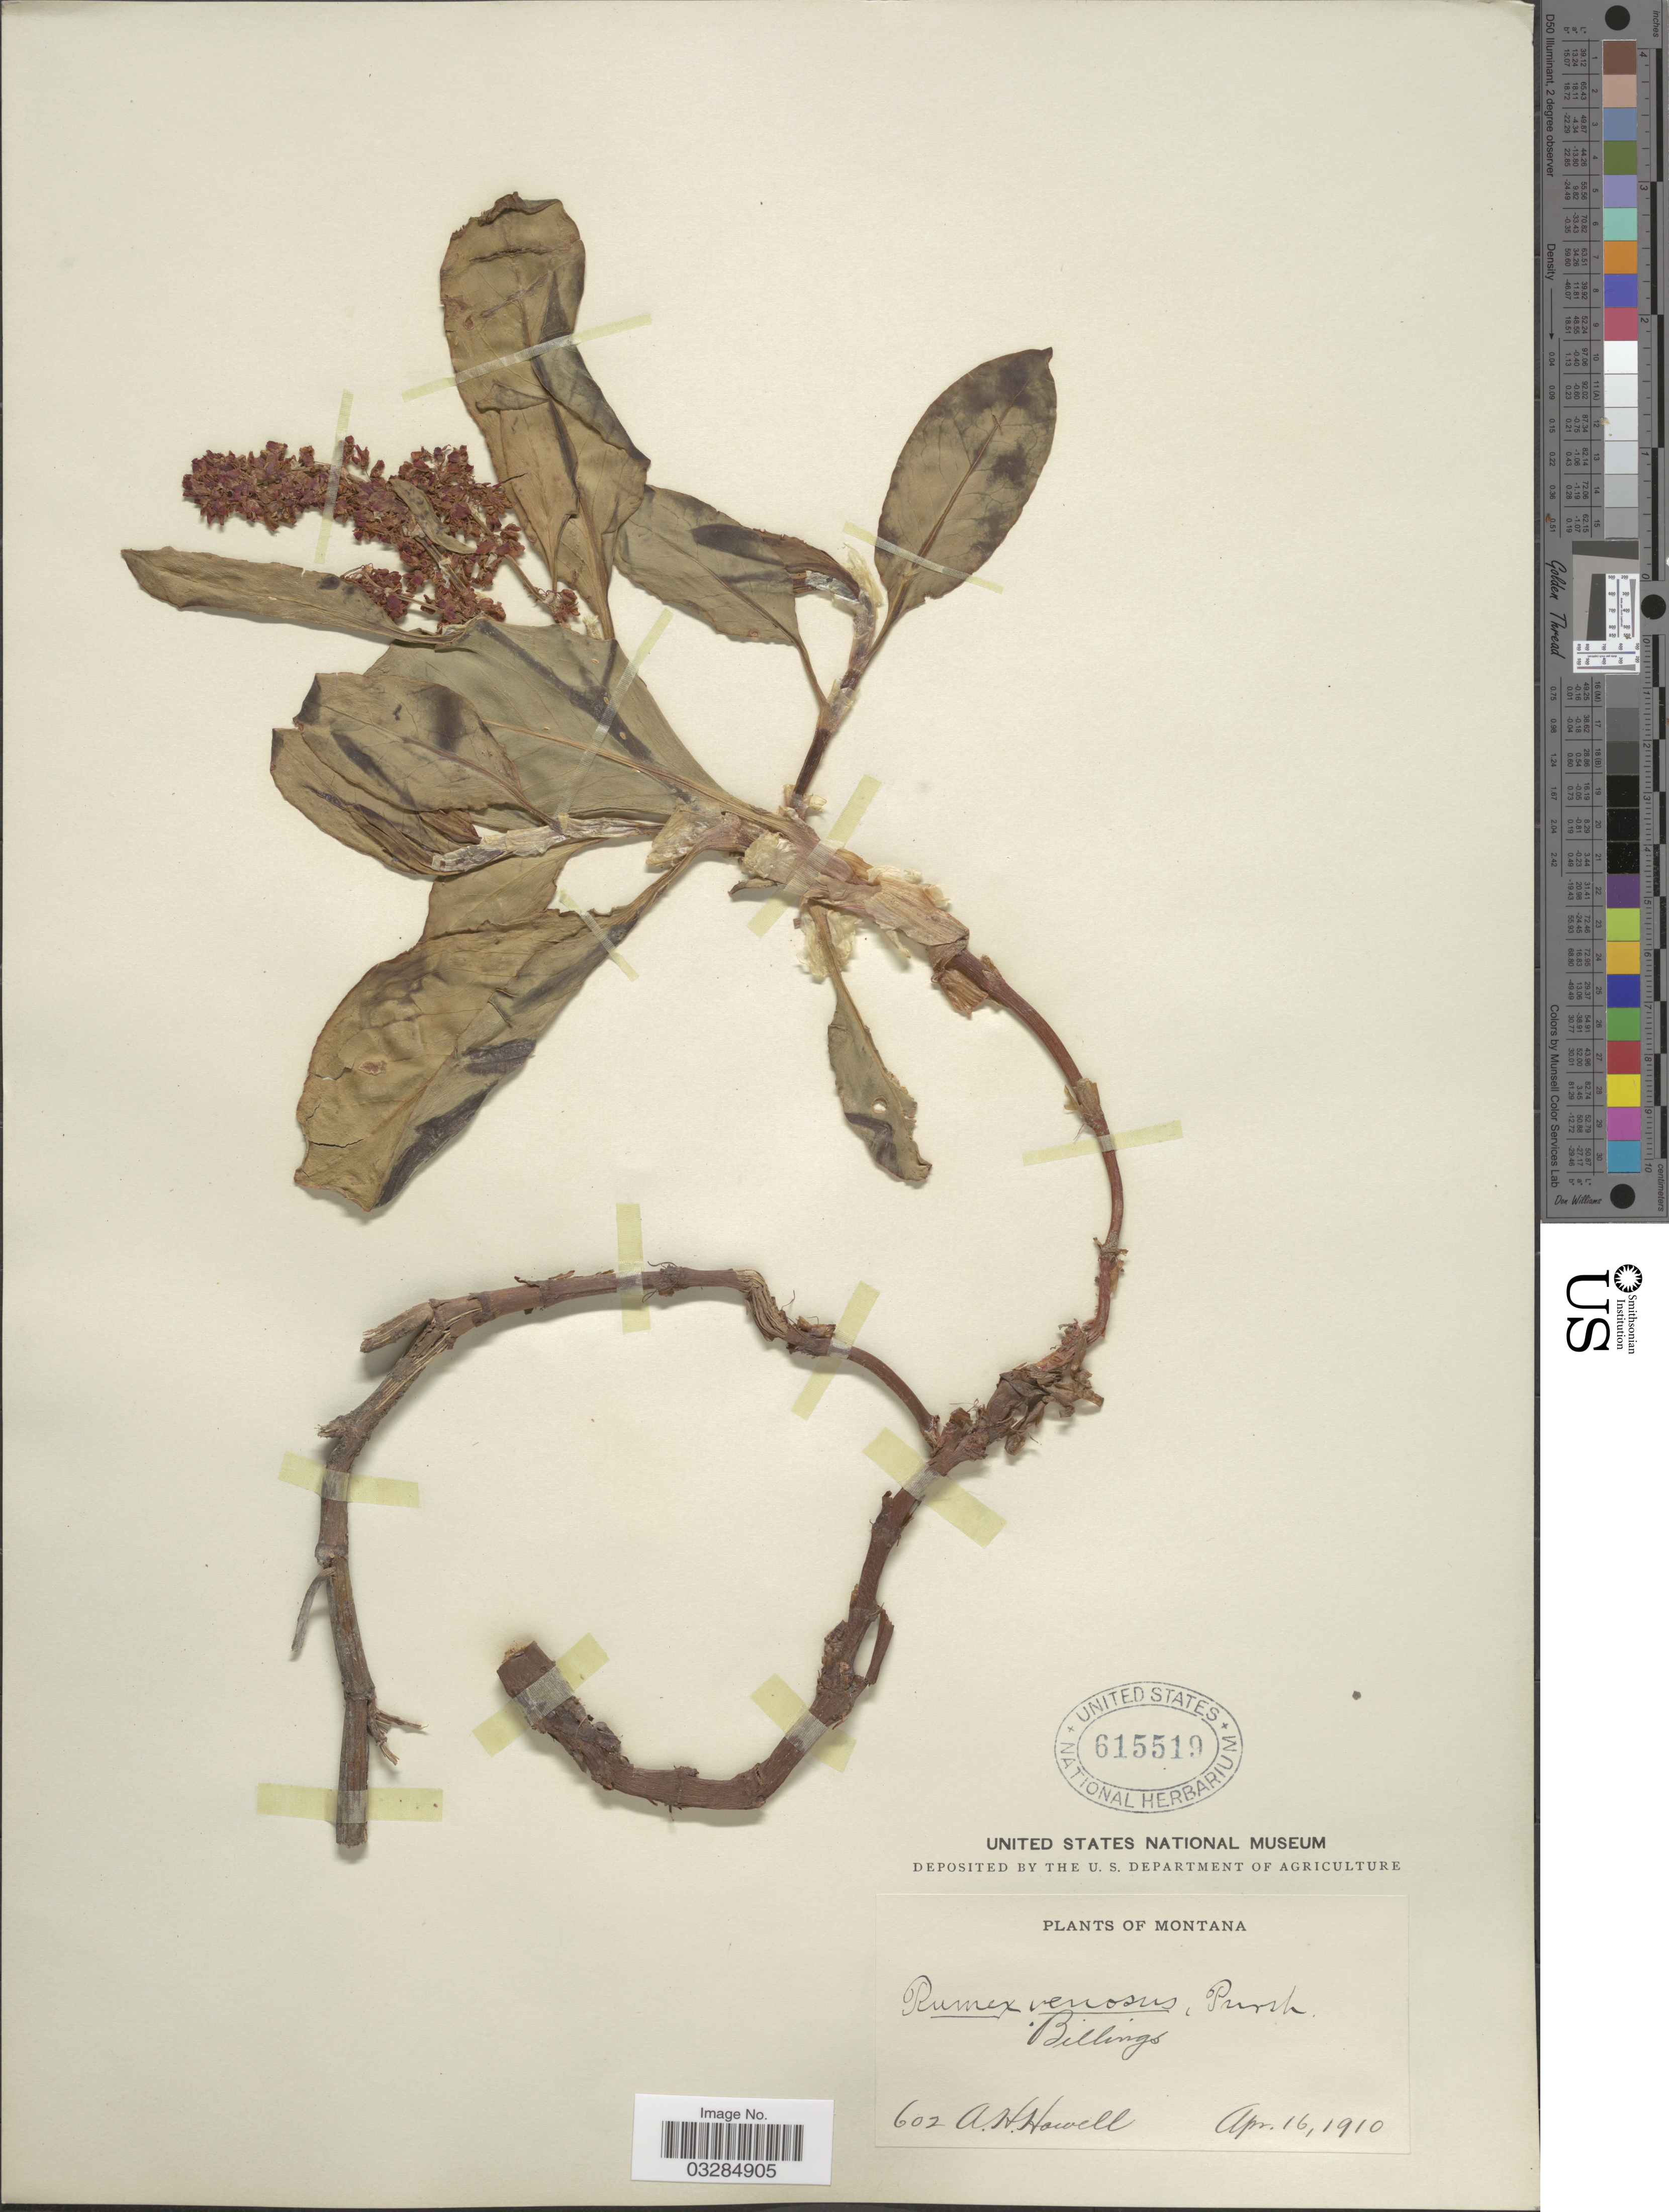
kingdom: Plantae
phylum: Tracheophyta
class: Magnoliopsida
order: Caryophyllales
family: Polygonaceae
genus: Rumex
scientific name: Rumex venosus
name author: Pursh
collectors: A. Howell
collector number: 602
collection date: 1910-04-16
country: United States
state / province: Montana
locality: Billings.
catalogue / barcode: US 615519